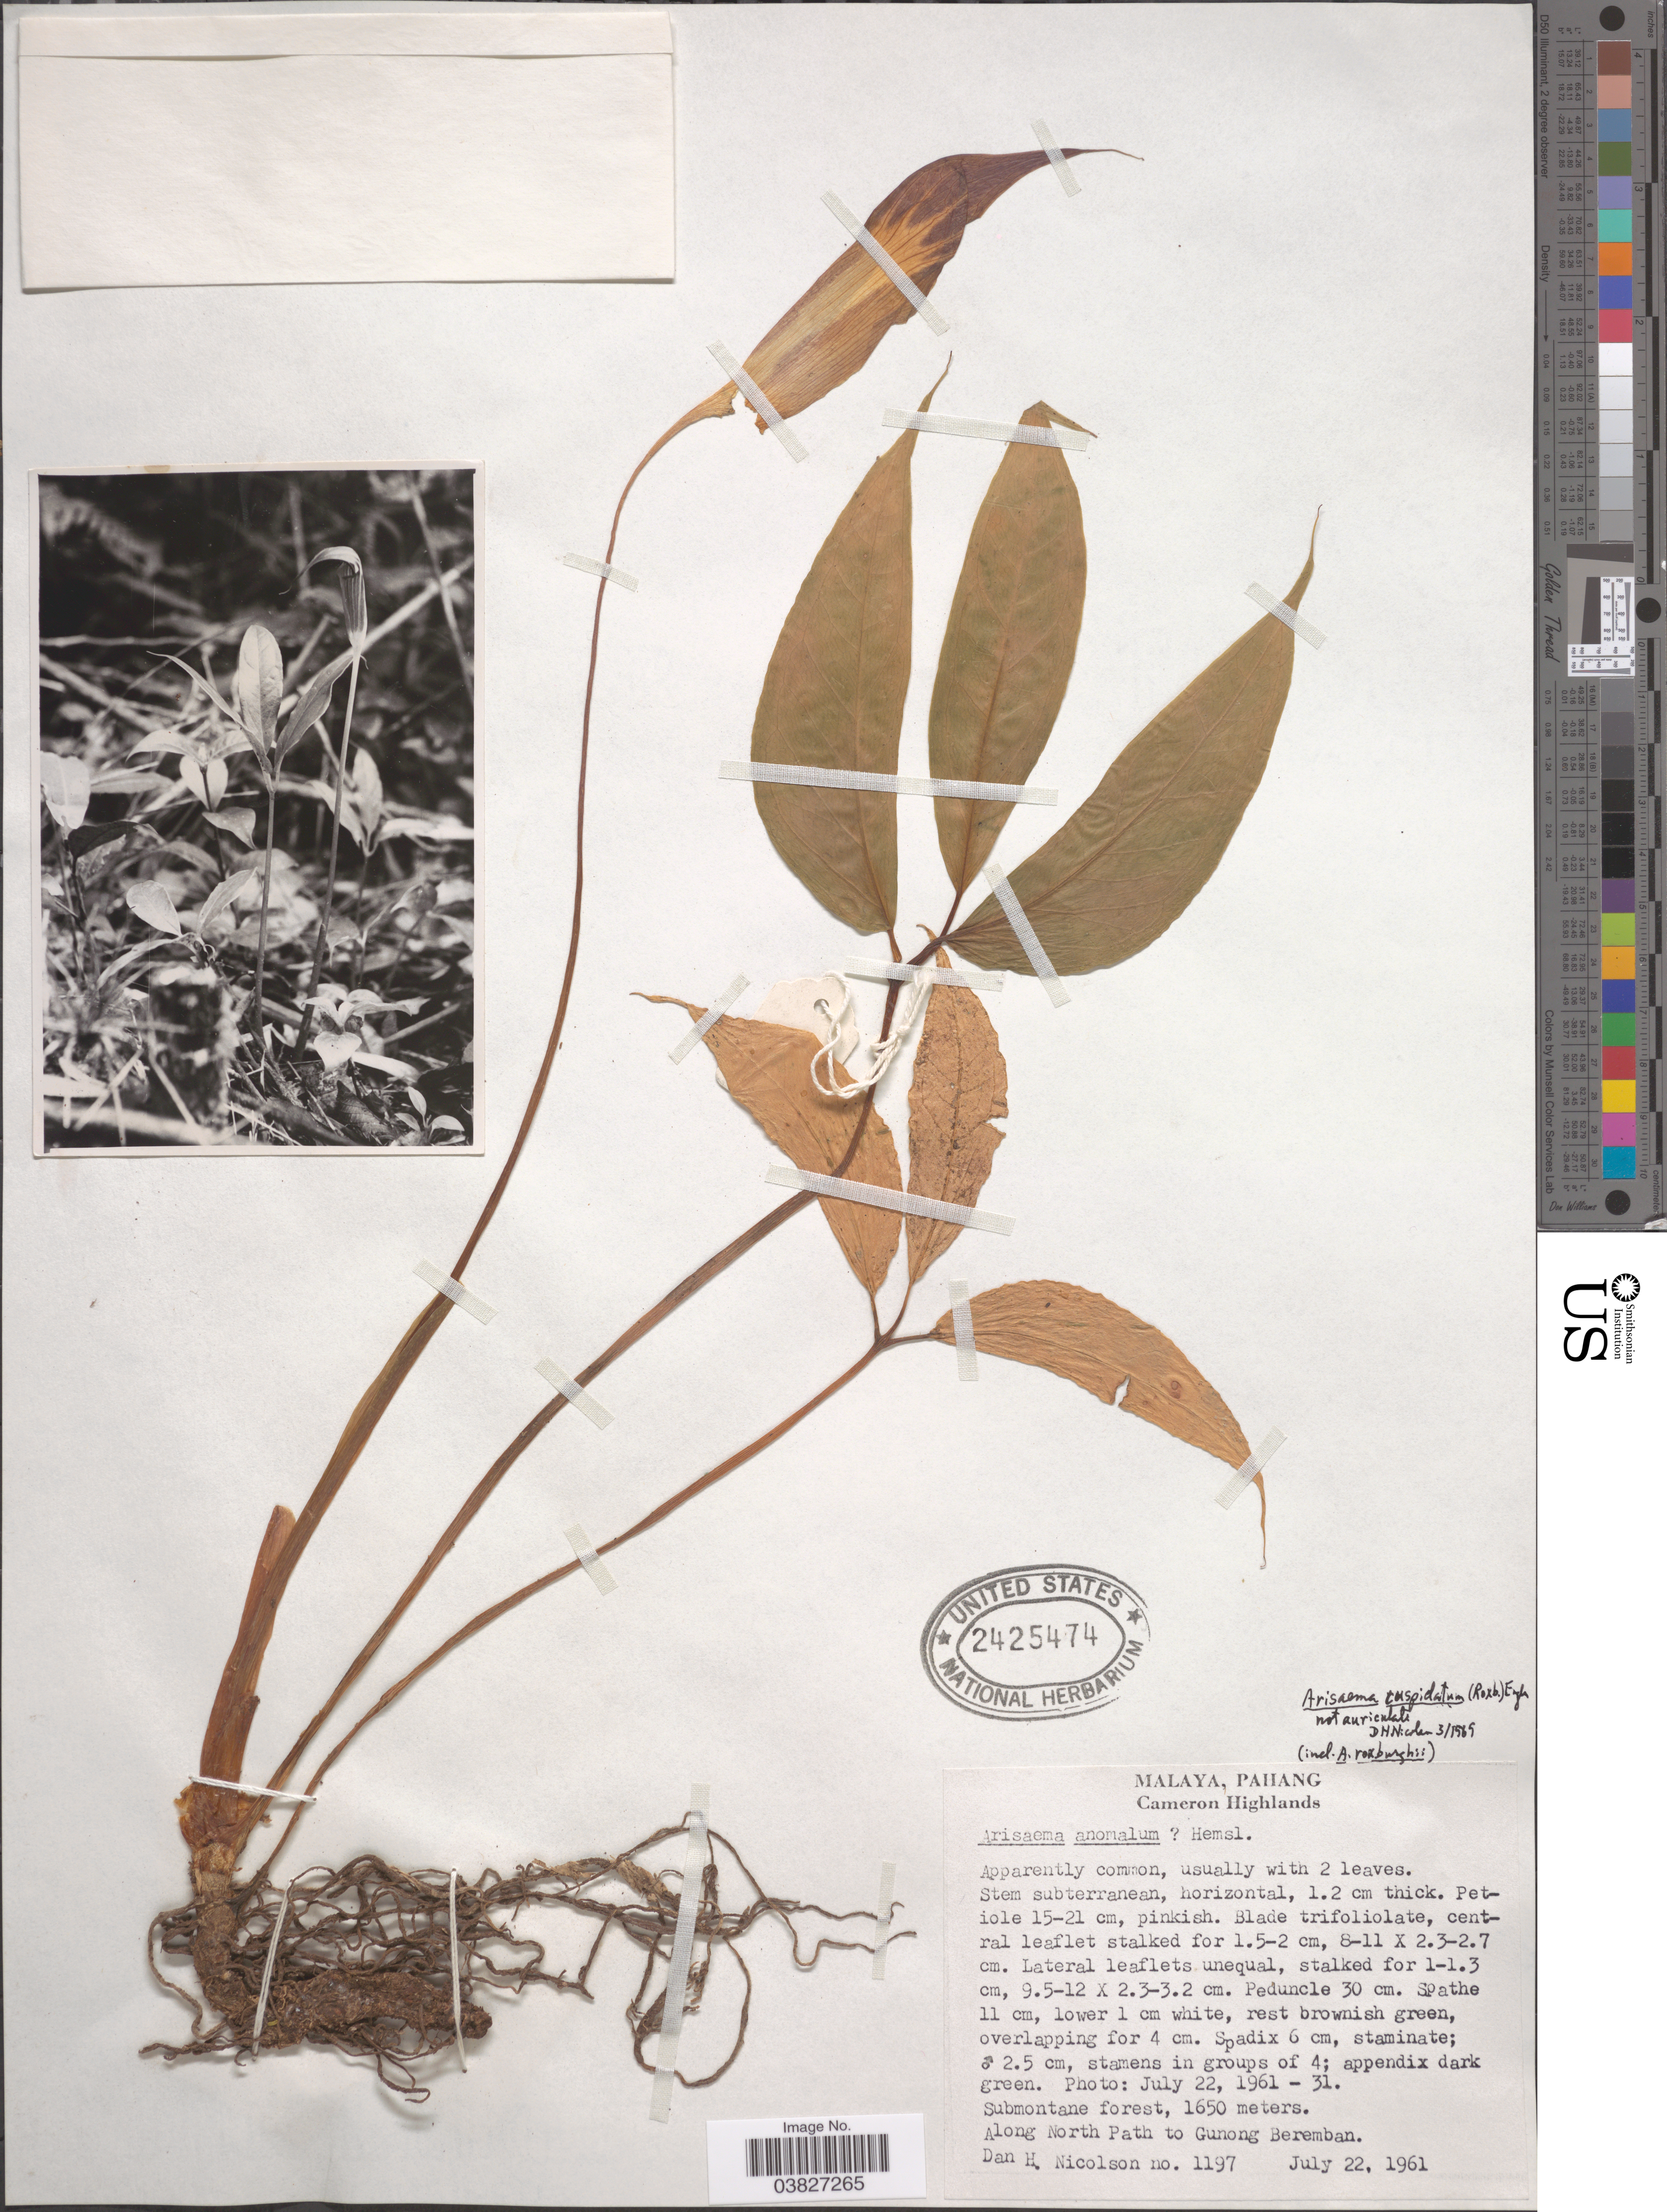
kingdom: Plantae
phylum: Tracheophyta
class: Liliopsida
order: Alismatales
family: Araceae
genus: Arisaema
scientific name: Arisaema brinchangense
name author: Y.W. Low et al.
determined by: Ma, Zheng Xu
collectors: D. H. Nicolson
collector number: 1197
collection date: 1961-07-22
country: Malaysia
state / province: Pahang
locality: Malaya. Cameron Highlands. Along North Path to Gunong Beremban.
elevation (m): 1650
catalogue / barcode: US 2425474